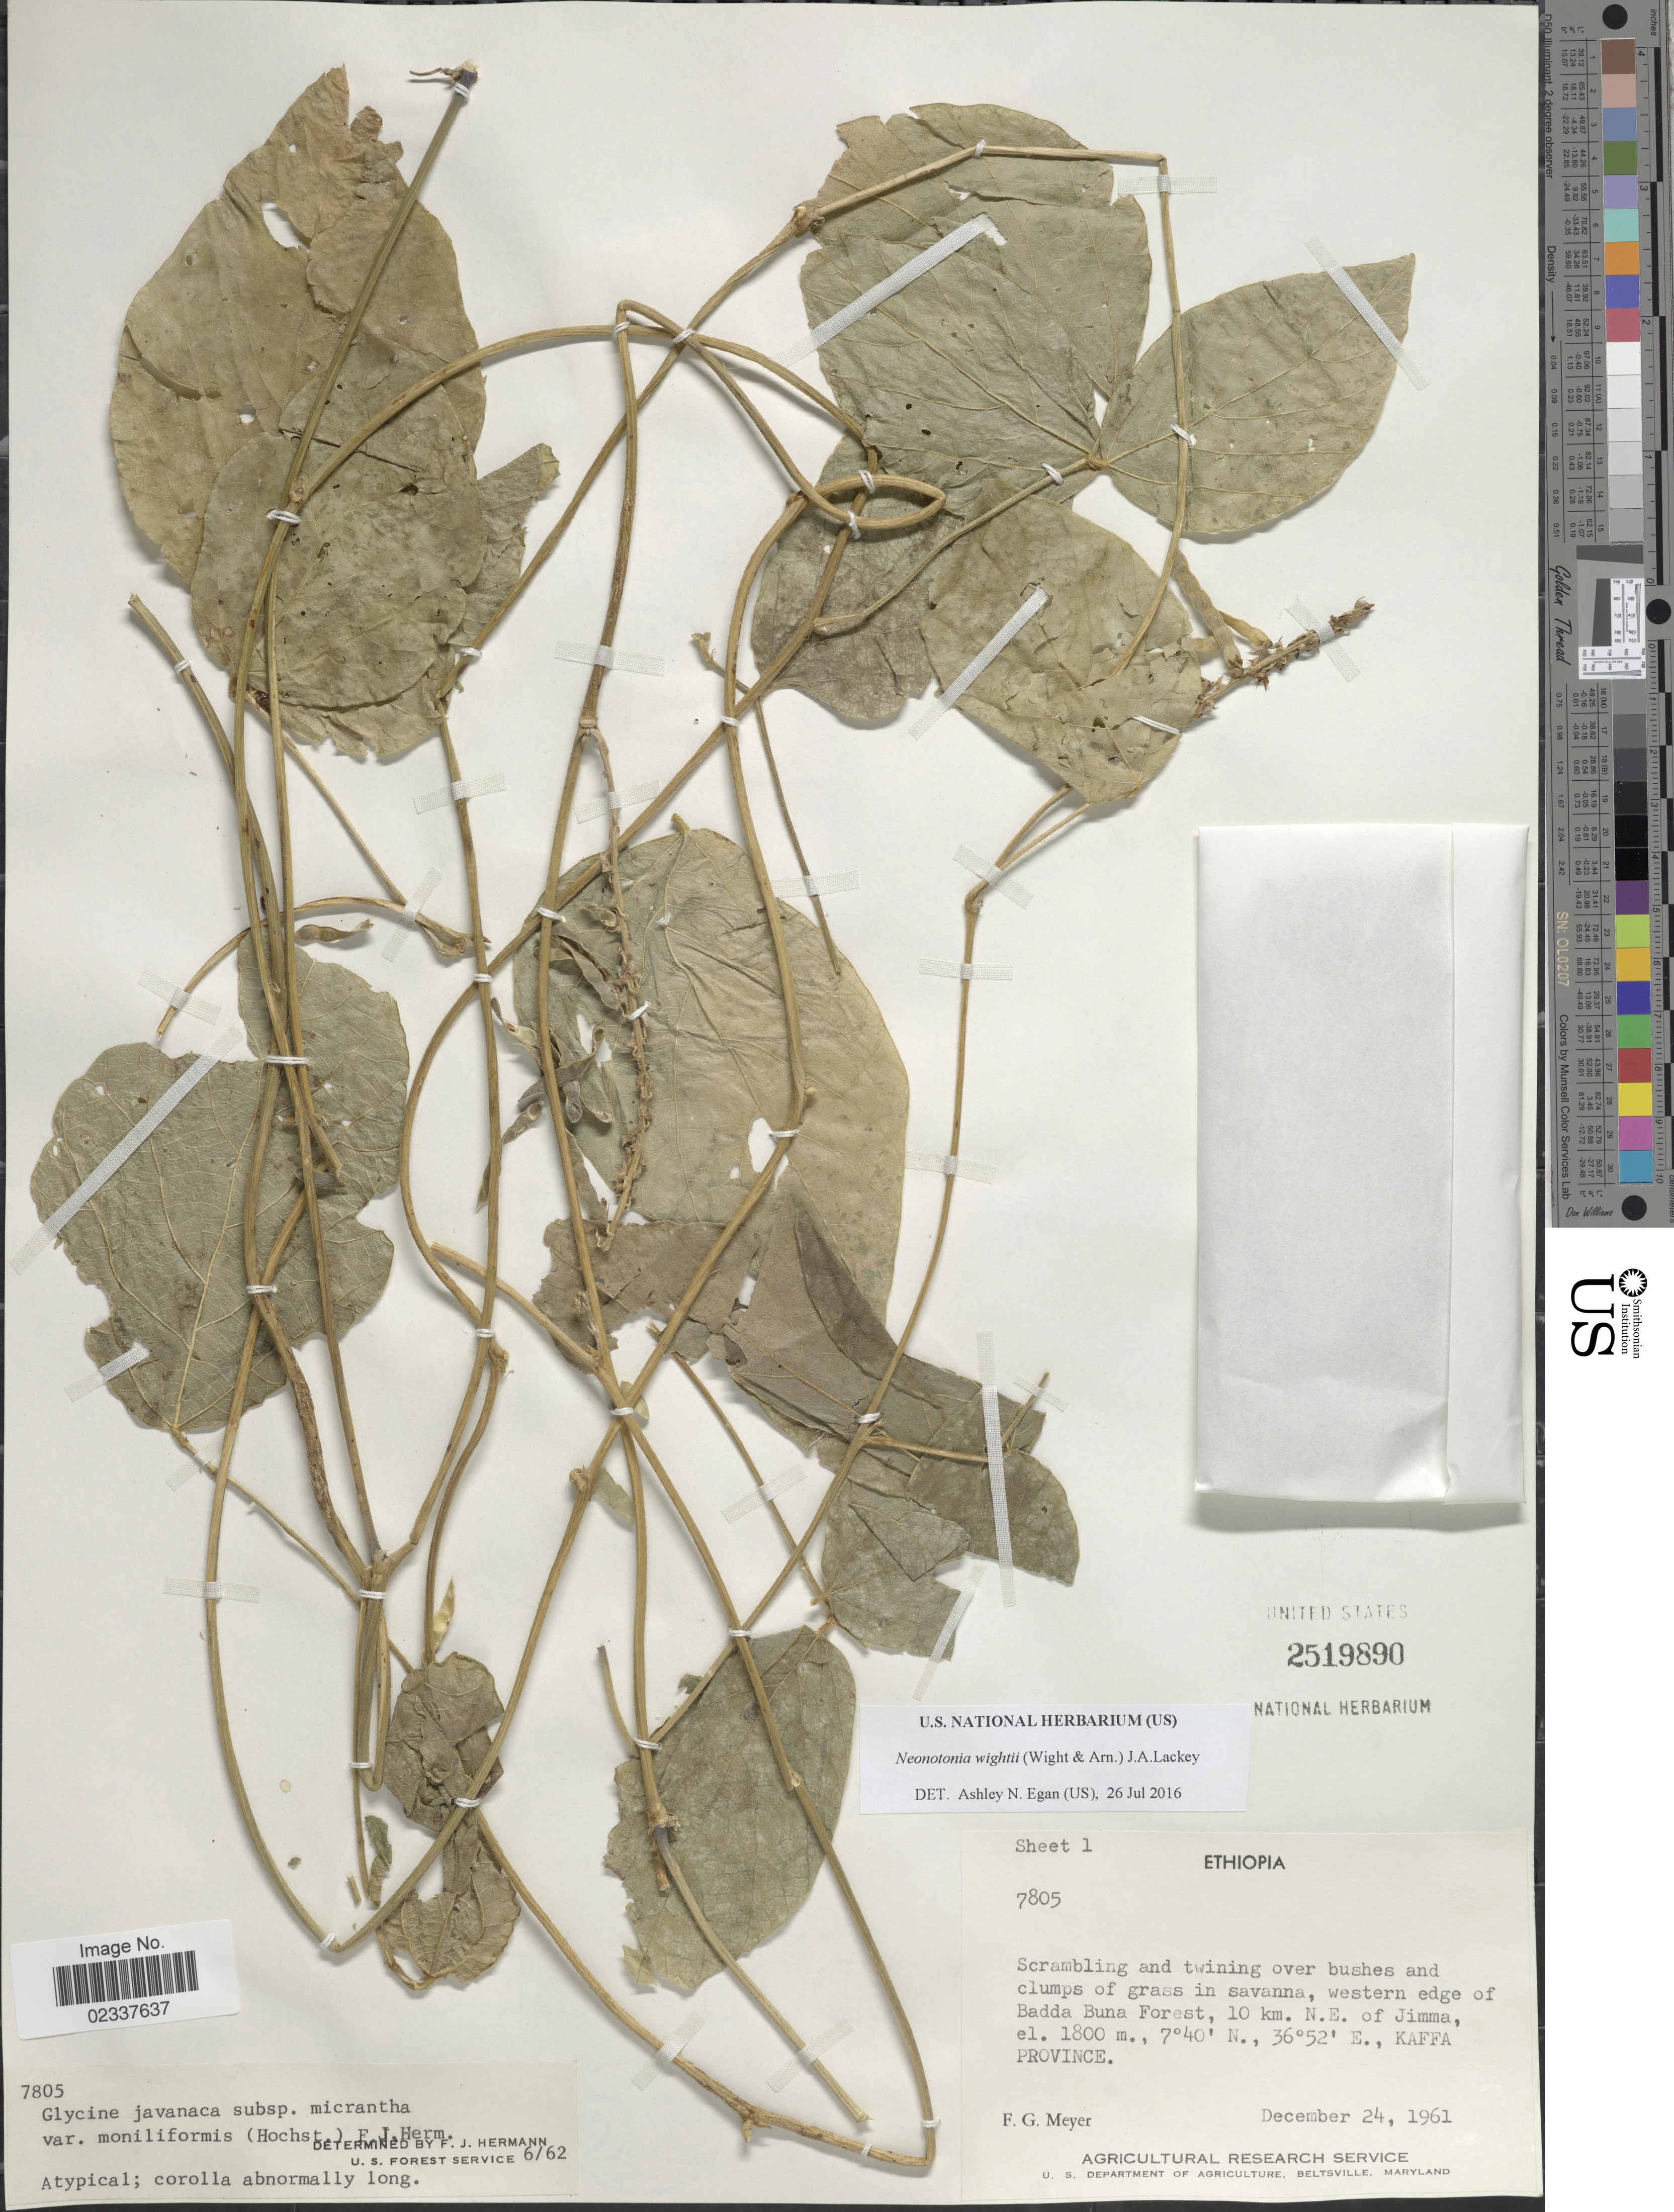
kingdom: Plantae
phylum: Tracheophyta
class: Magnoliopsida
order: Fabales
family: Fabaceae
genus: Neonotonia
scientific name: Neonotonia wightii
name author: (Arn.) J.A. Lackey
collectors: F. G. Meyer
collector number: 7805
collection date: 1961-12-24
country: Ethiopia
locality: Western edge of Badda Buna Forest, 10 km. N.E. of Jimma, Kaffa Province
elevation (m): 1800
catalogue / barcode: US 2519890